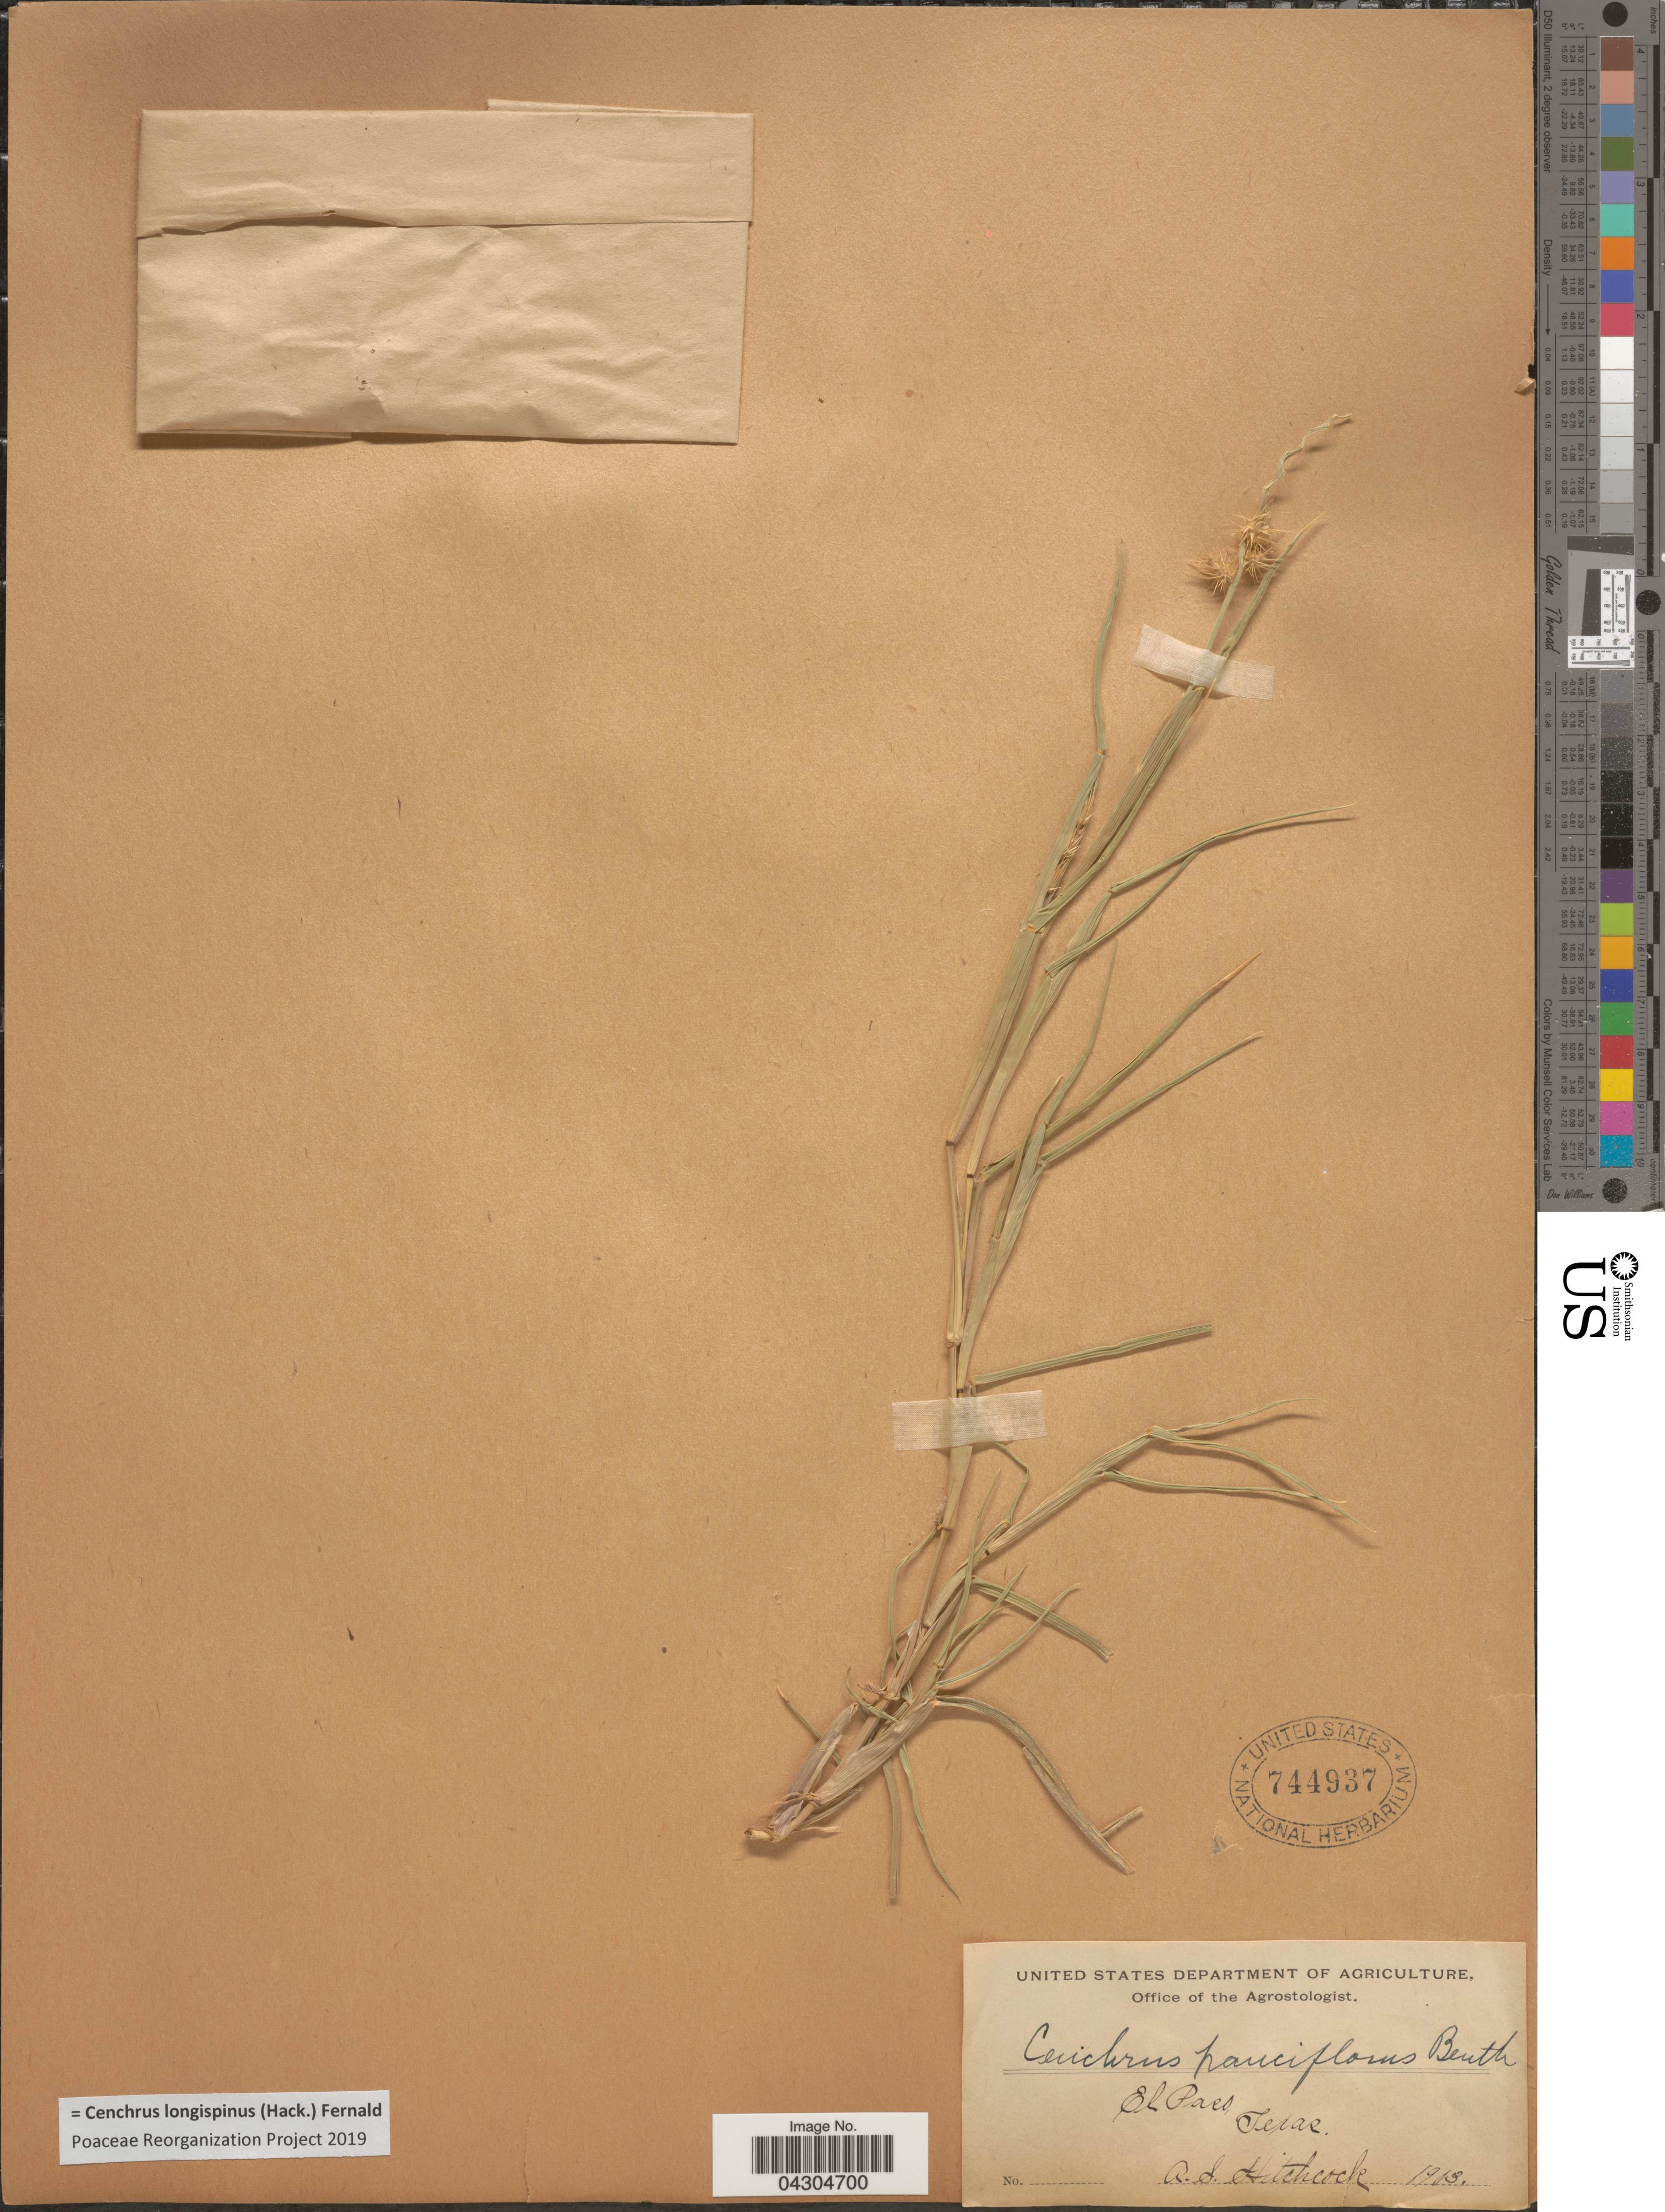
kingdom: Plantae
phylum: Tracheophyta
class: Liliopsida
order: Poales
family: Poaceae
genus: Cenchrus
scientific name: Cenchrus longispinus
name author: (Hack.) Fernald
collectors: A. S. Hitchcock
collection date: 1903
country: United States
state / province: Texas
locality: El Paso.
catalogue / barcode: US 744937